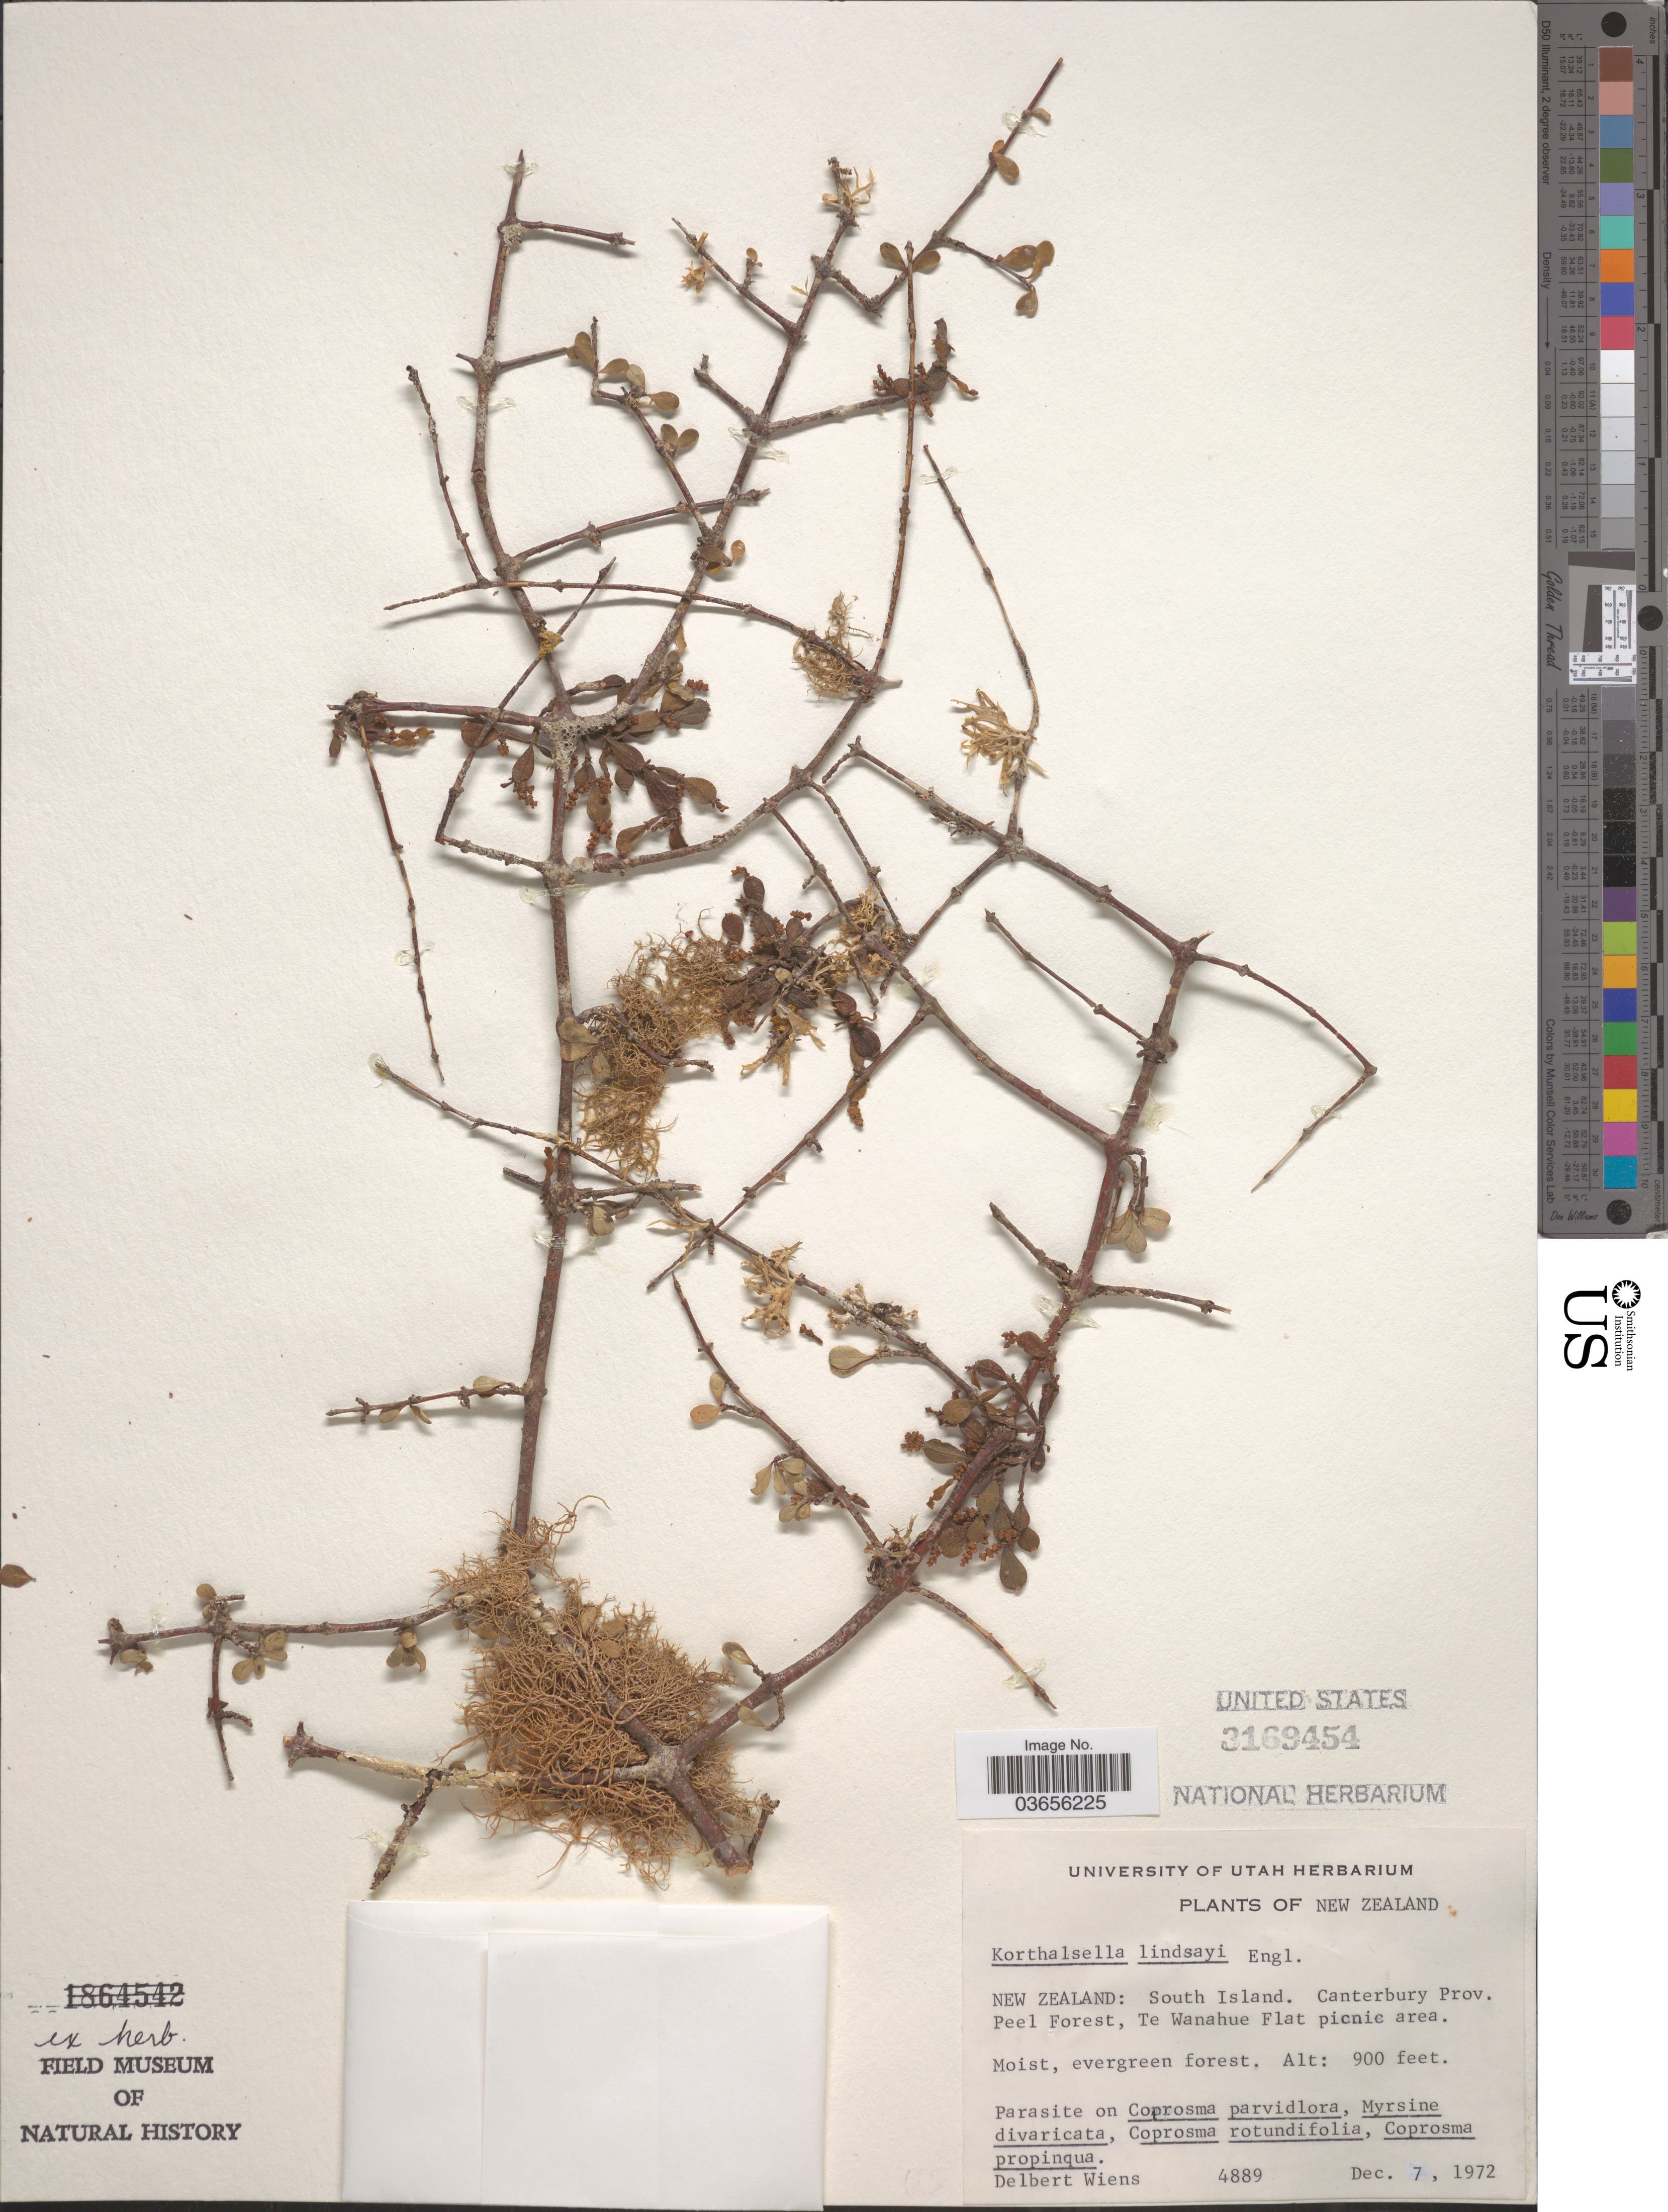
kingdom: Plantae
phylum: Tracheophyta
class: Magnoliopsida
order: Santalales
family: Viscaceae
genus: Korthalsella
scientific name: Korthalsella horneana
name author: Tiegh.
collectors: D. Wiens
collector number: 4889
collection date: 1972-12-07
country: New Zealand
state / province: Canterbury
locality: South Island. Peel Forest, Te Wanahue Flat picnic area.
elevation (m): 274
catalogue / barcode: US 3169454